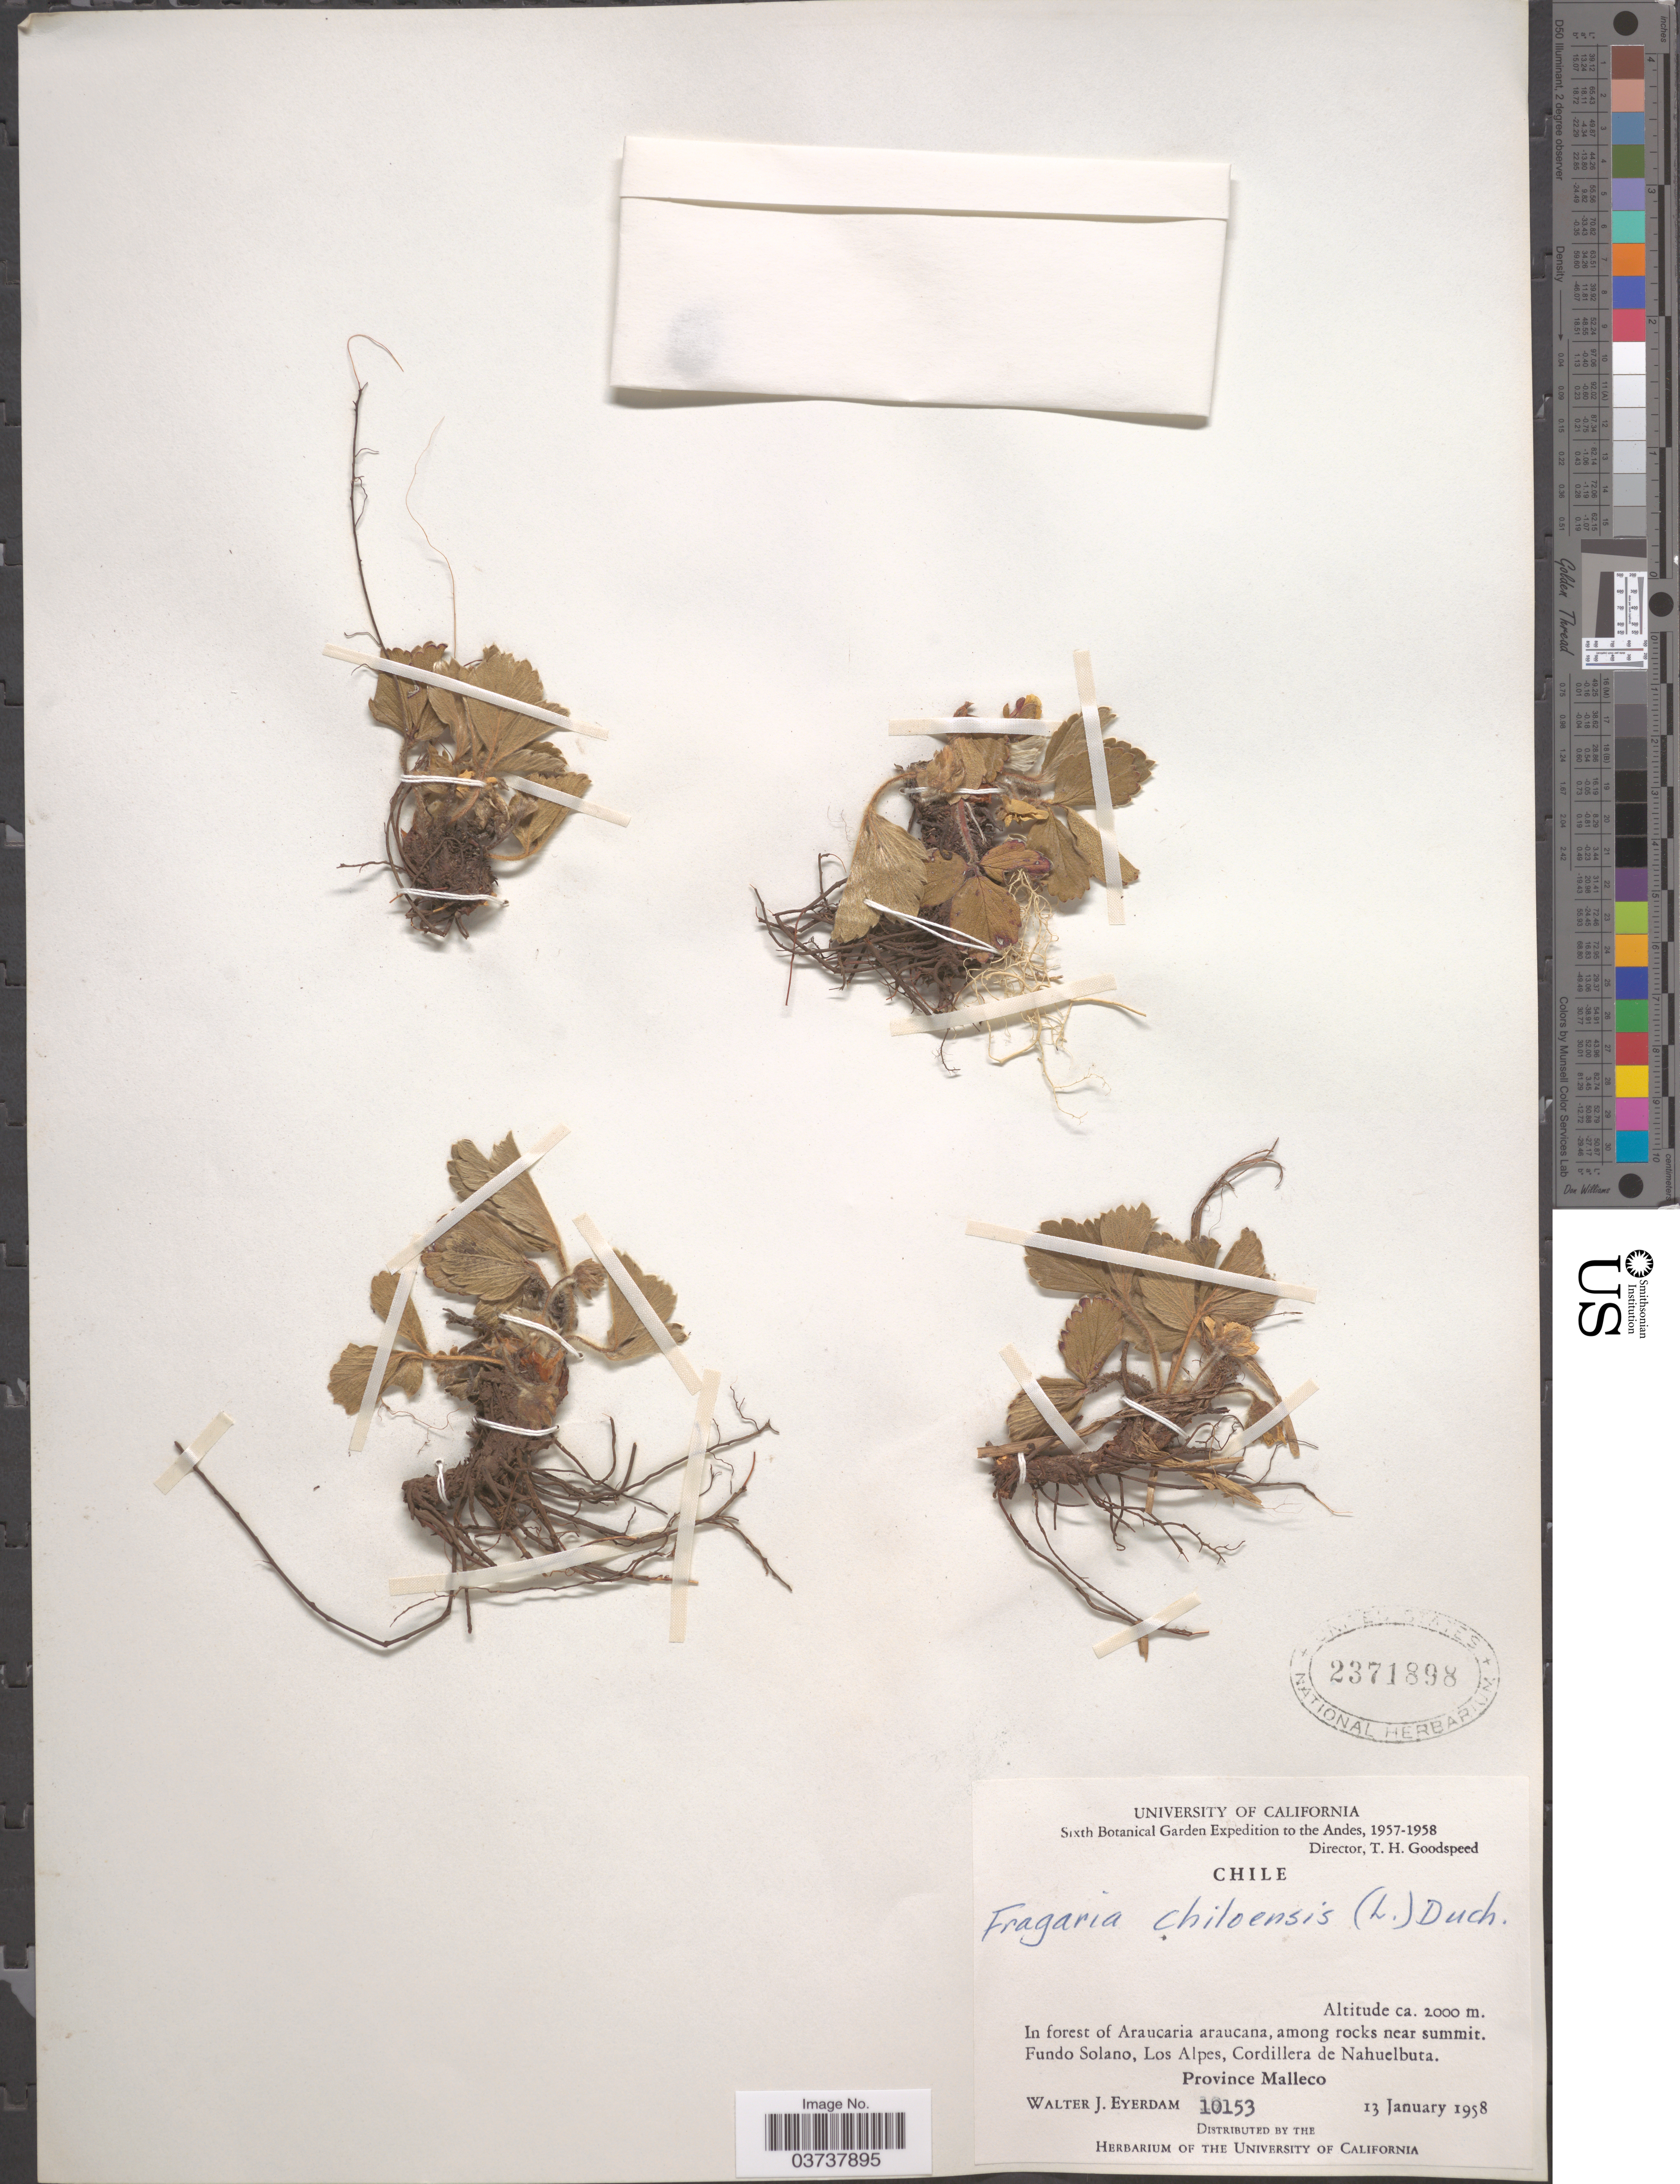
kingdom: Plantae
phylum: Tracheophyta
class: Magnoliopsida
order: Rosales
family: Rosaceae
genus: Fragaria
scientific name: Fragaria chiloensis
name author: (L.) Mill.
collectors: W. J. Eyerdam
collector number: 10153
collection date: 1958-01-13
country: Chile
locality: The Andes. Fundo Solano, Los Alpes, Cordillera de Nahuelbuta. Province Malleco.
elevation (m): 2000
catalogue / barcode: US 2371898